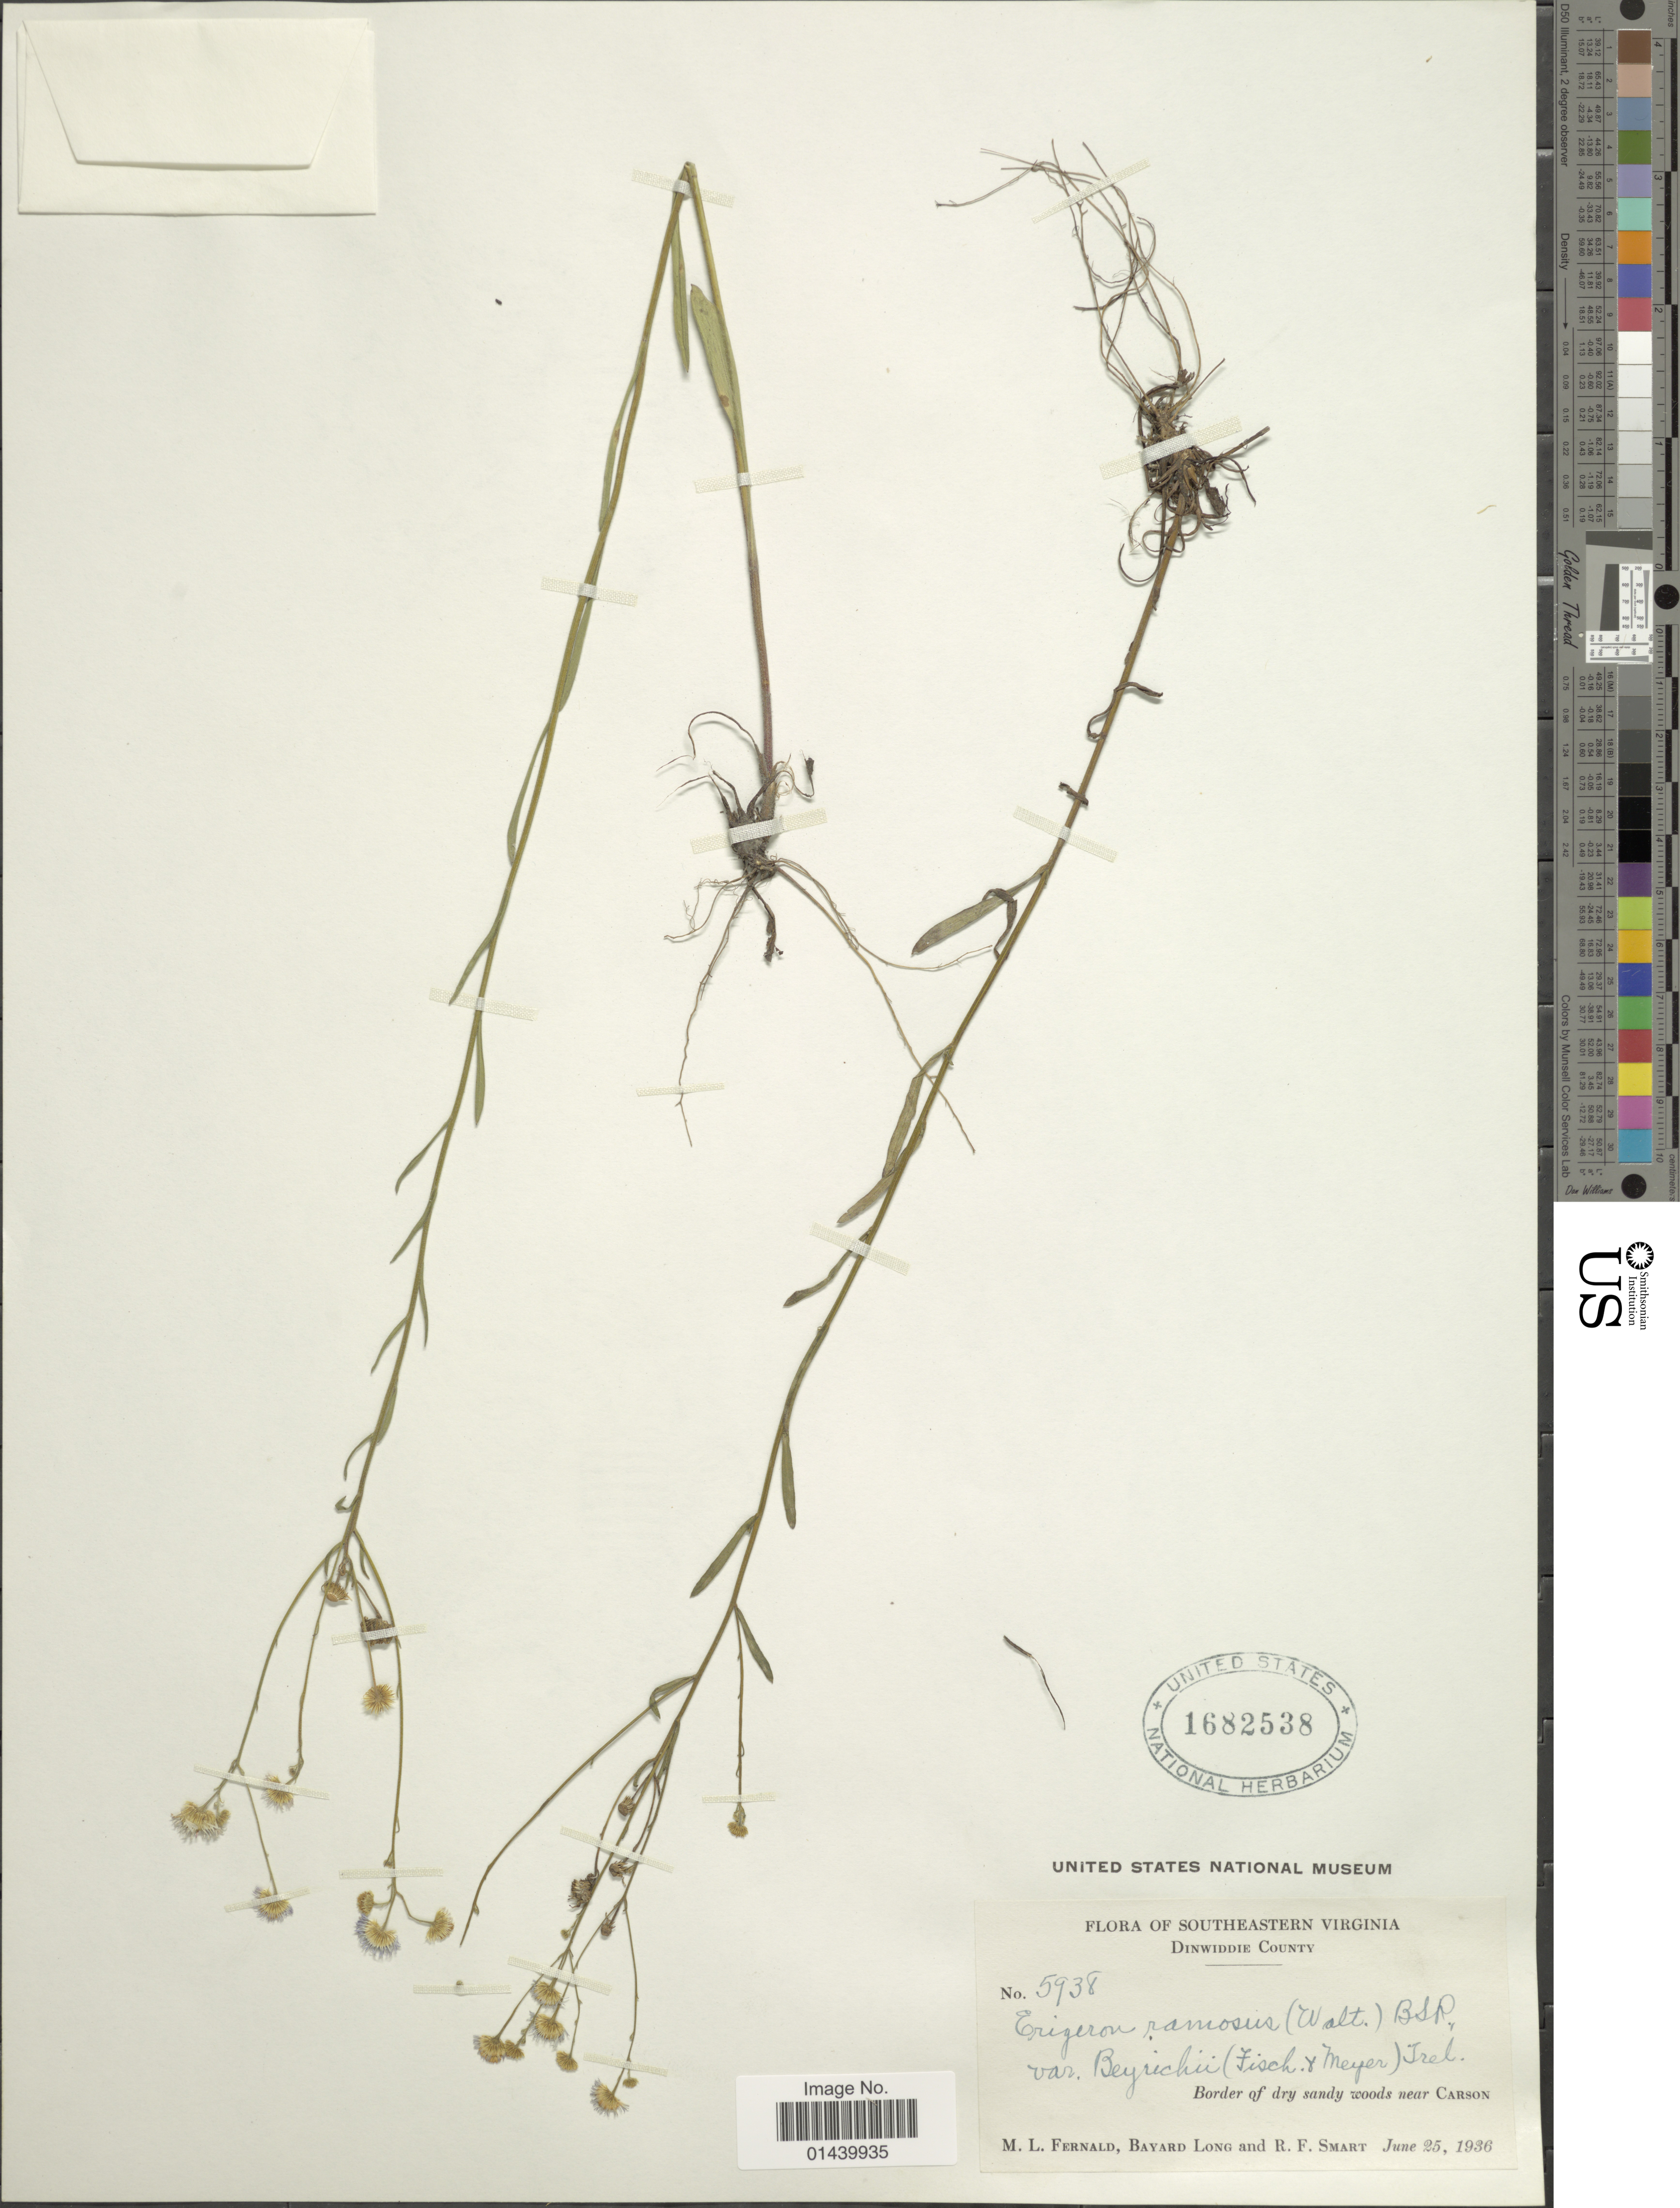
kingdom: Plantae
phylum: Tracheophyta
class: Magnoliopsida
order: Asterales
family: Asteraceae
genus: Erigeron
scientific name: Erigeron strigosus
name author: Muhl. ex Willd.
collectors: M. L. Fernald, B. Long & R. Smart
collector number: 5938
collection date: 1936-06-25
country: United States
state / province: Virginia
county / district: Dinwiddie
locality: Southeastern Virginia. Dinwiddie County. Border of dry sandy woods near Carson.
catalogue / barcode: US 1682538